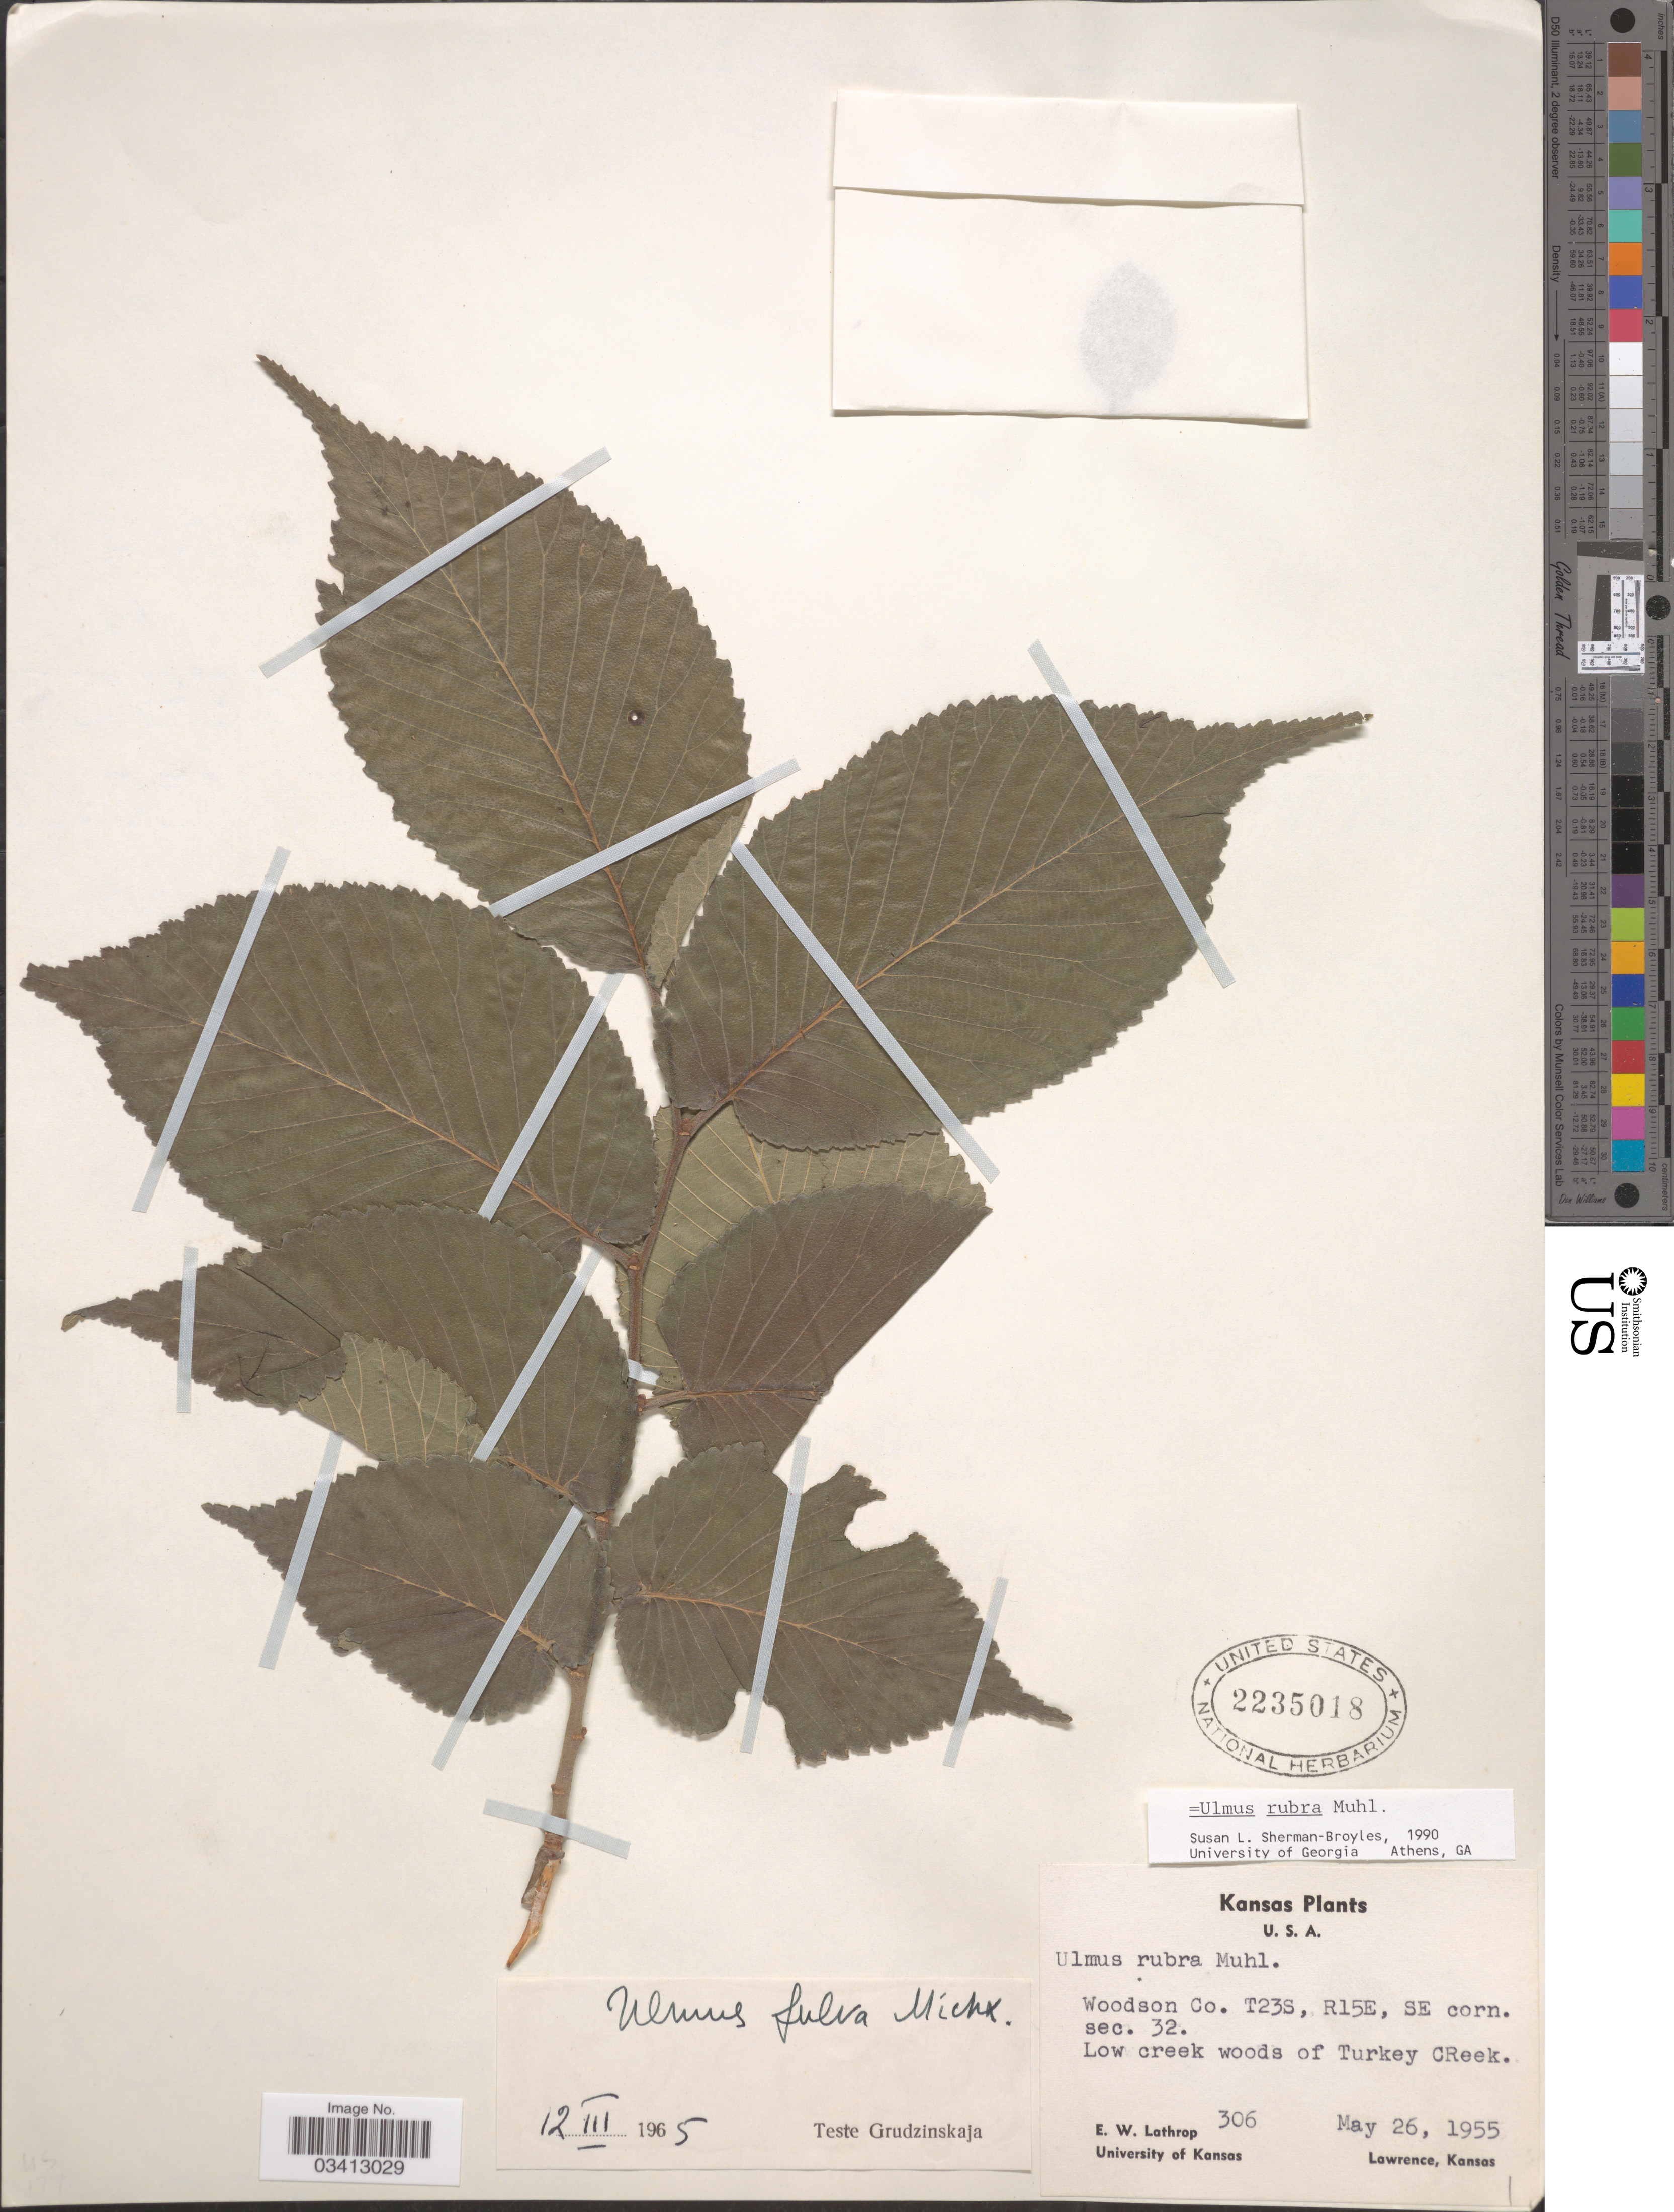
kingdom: Plantae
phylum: Tracheophyta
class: Magnoliopsida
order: Rosales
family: Ulmaceae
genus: Ulmus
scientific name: Ulmus rubra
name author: Muhl.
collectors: E. W. Lathrop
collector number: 306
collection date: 1955-05-26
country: United States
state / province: Kansas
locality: Woodson Co. T23S, R15E, SE corn. sec. 32. Low creek woods of Turkey Creek.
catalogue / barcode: US 225018